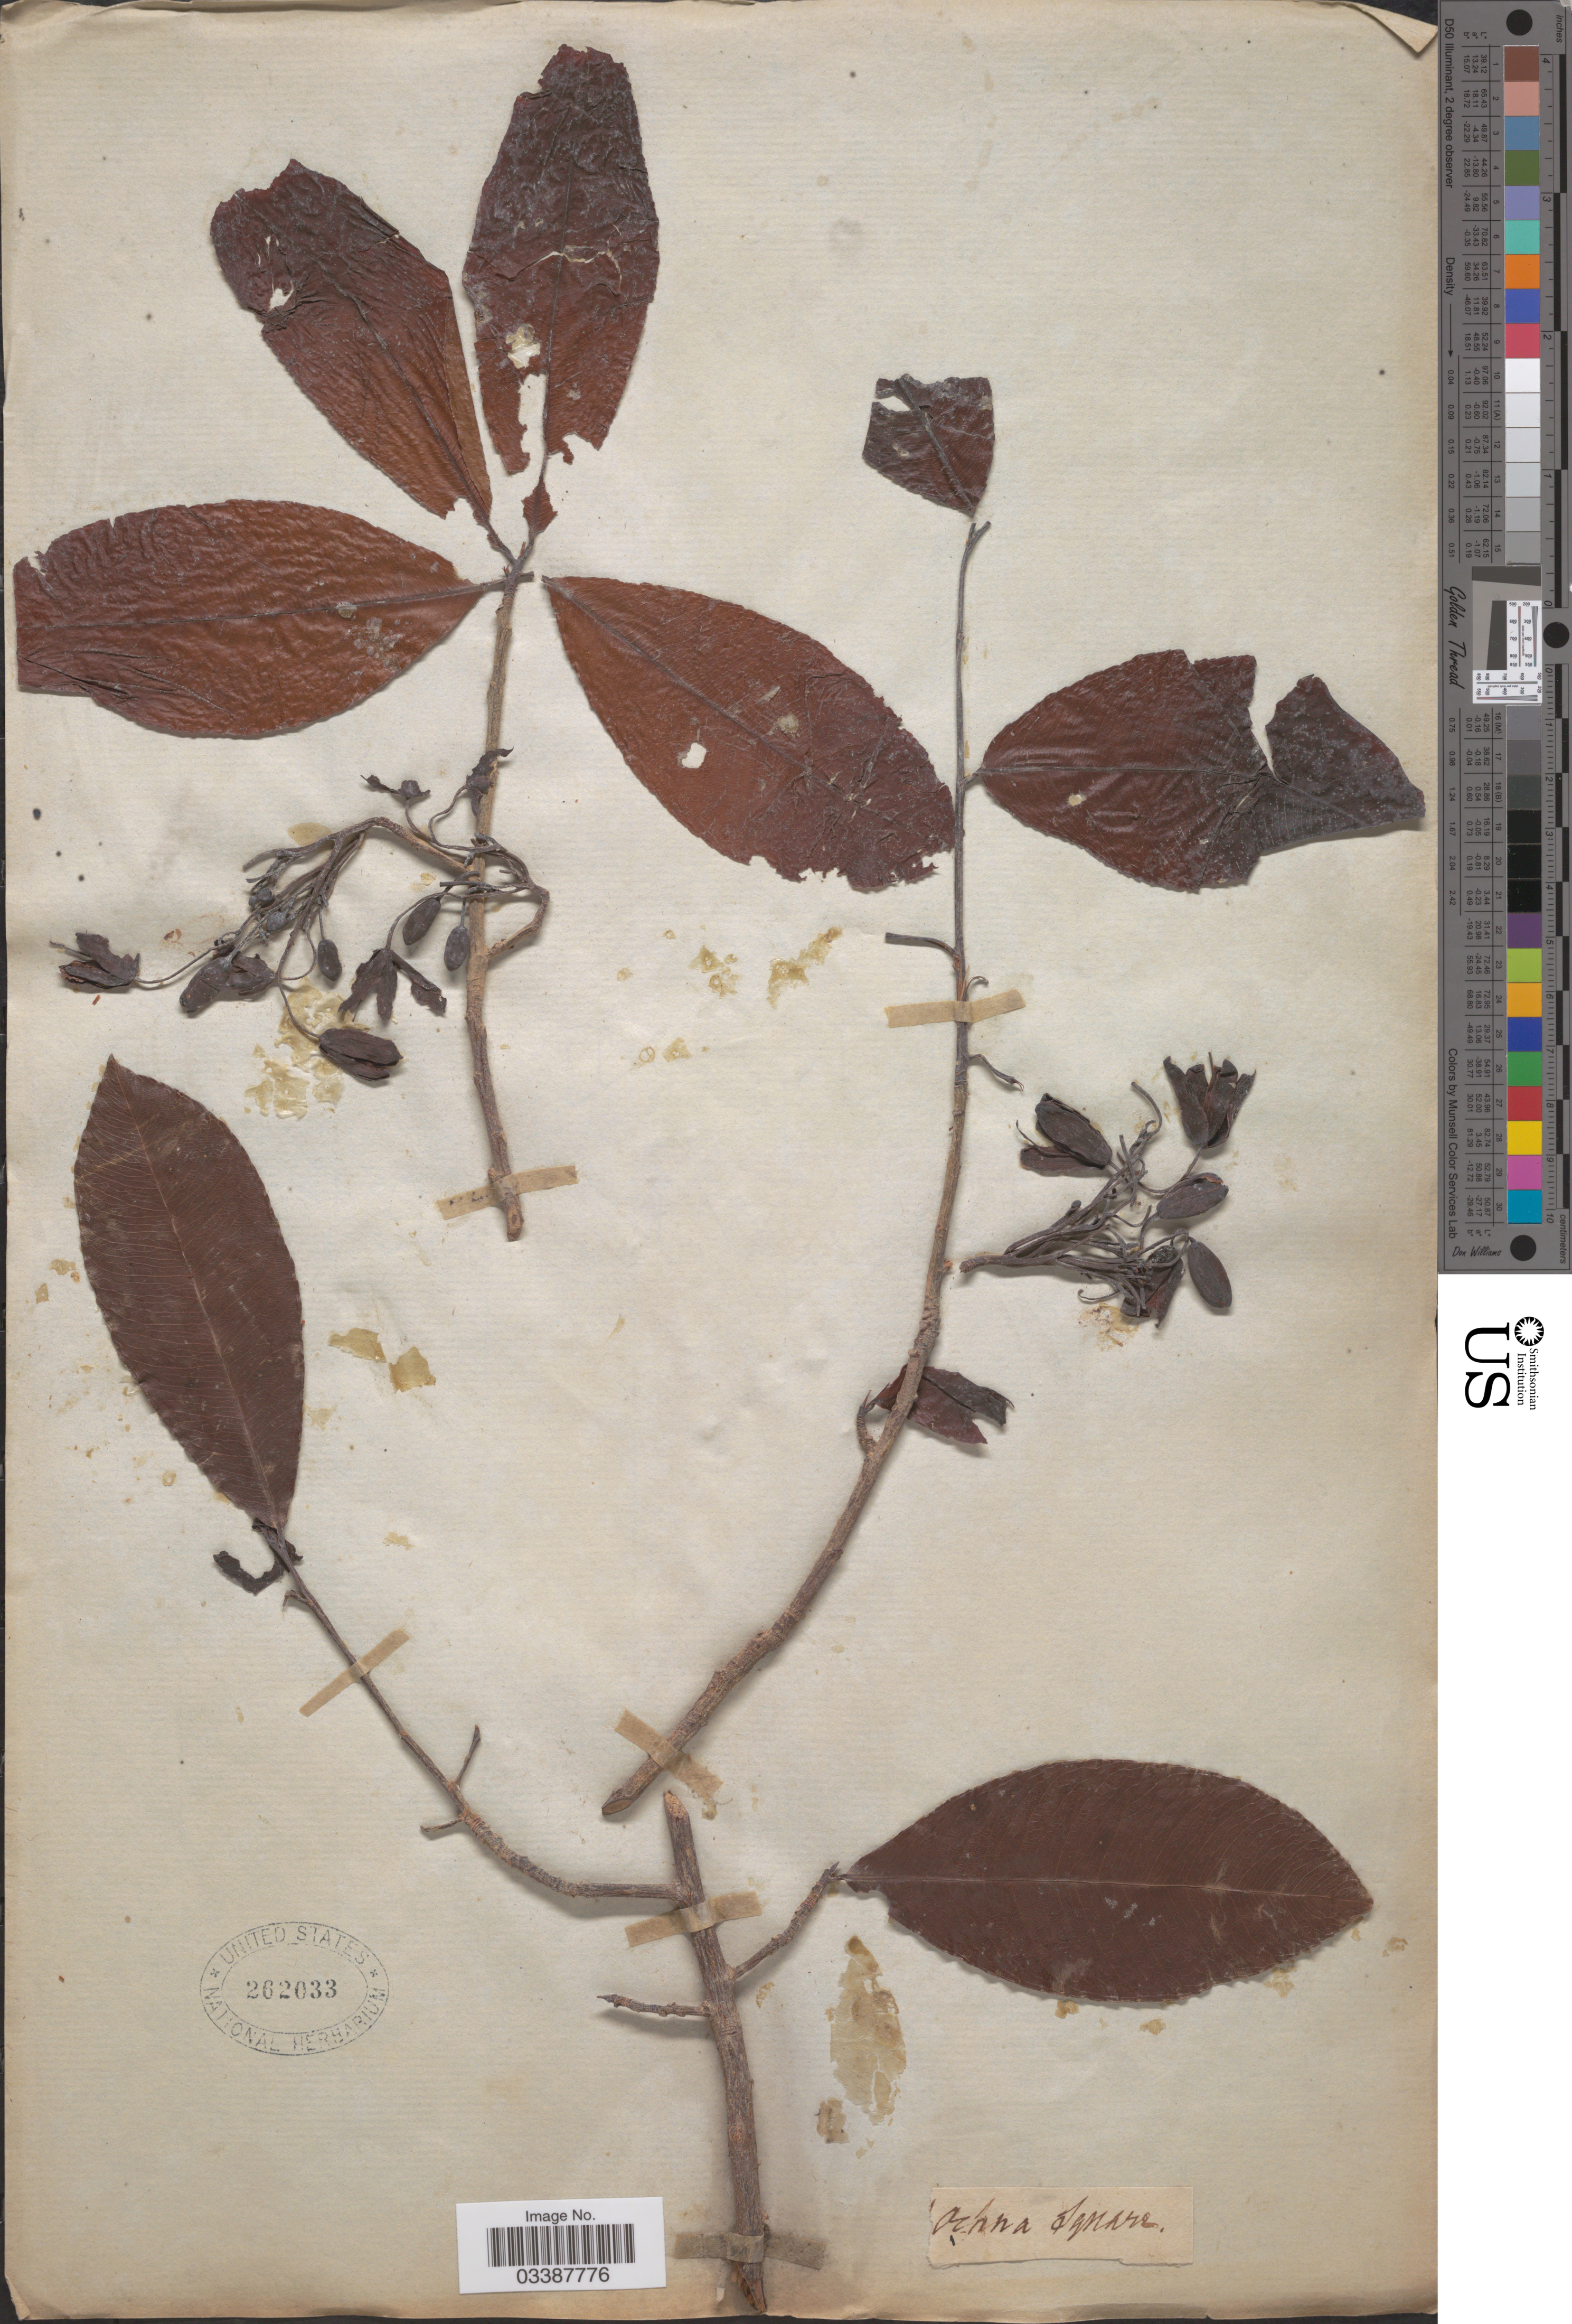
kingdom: Plantae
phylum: Tracheophyta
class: Magnoliopsida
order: Malpighiales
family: Ochnaceae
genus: Ochna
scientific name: Ochna squarrosa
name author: L.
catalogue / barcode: US 262033